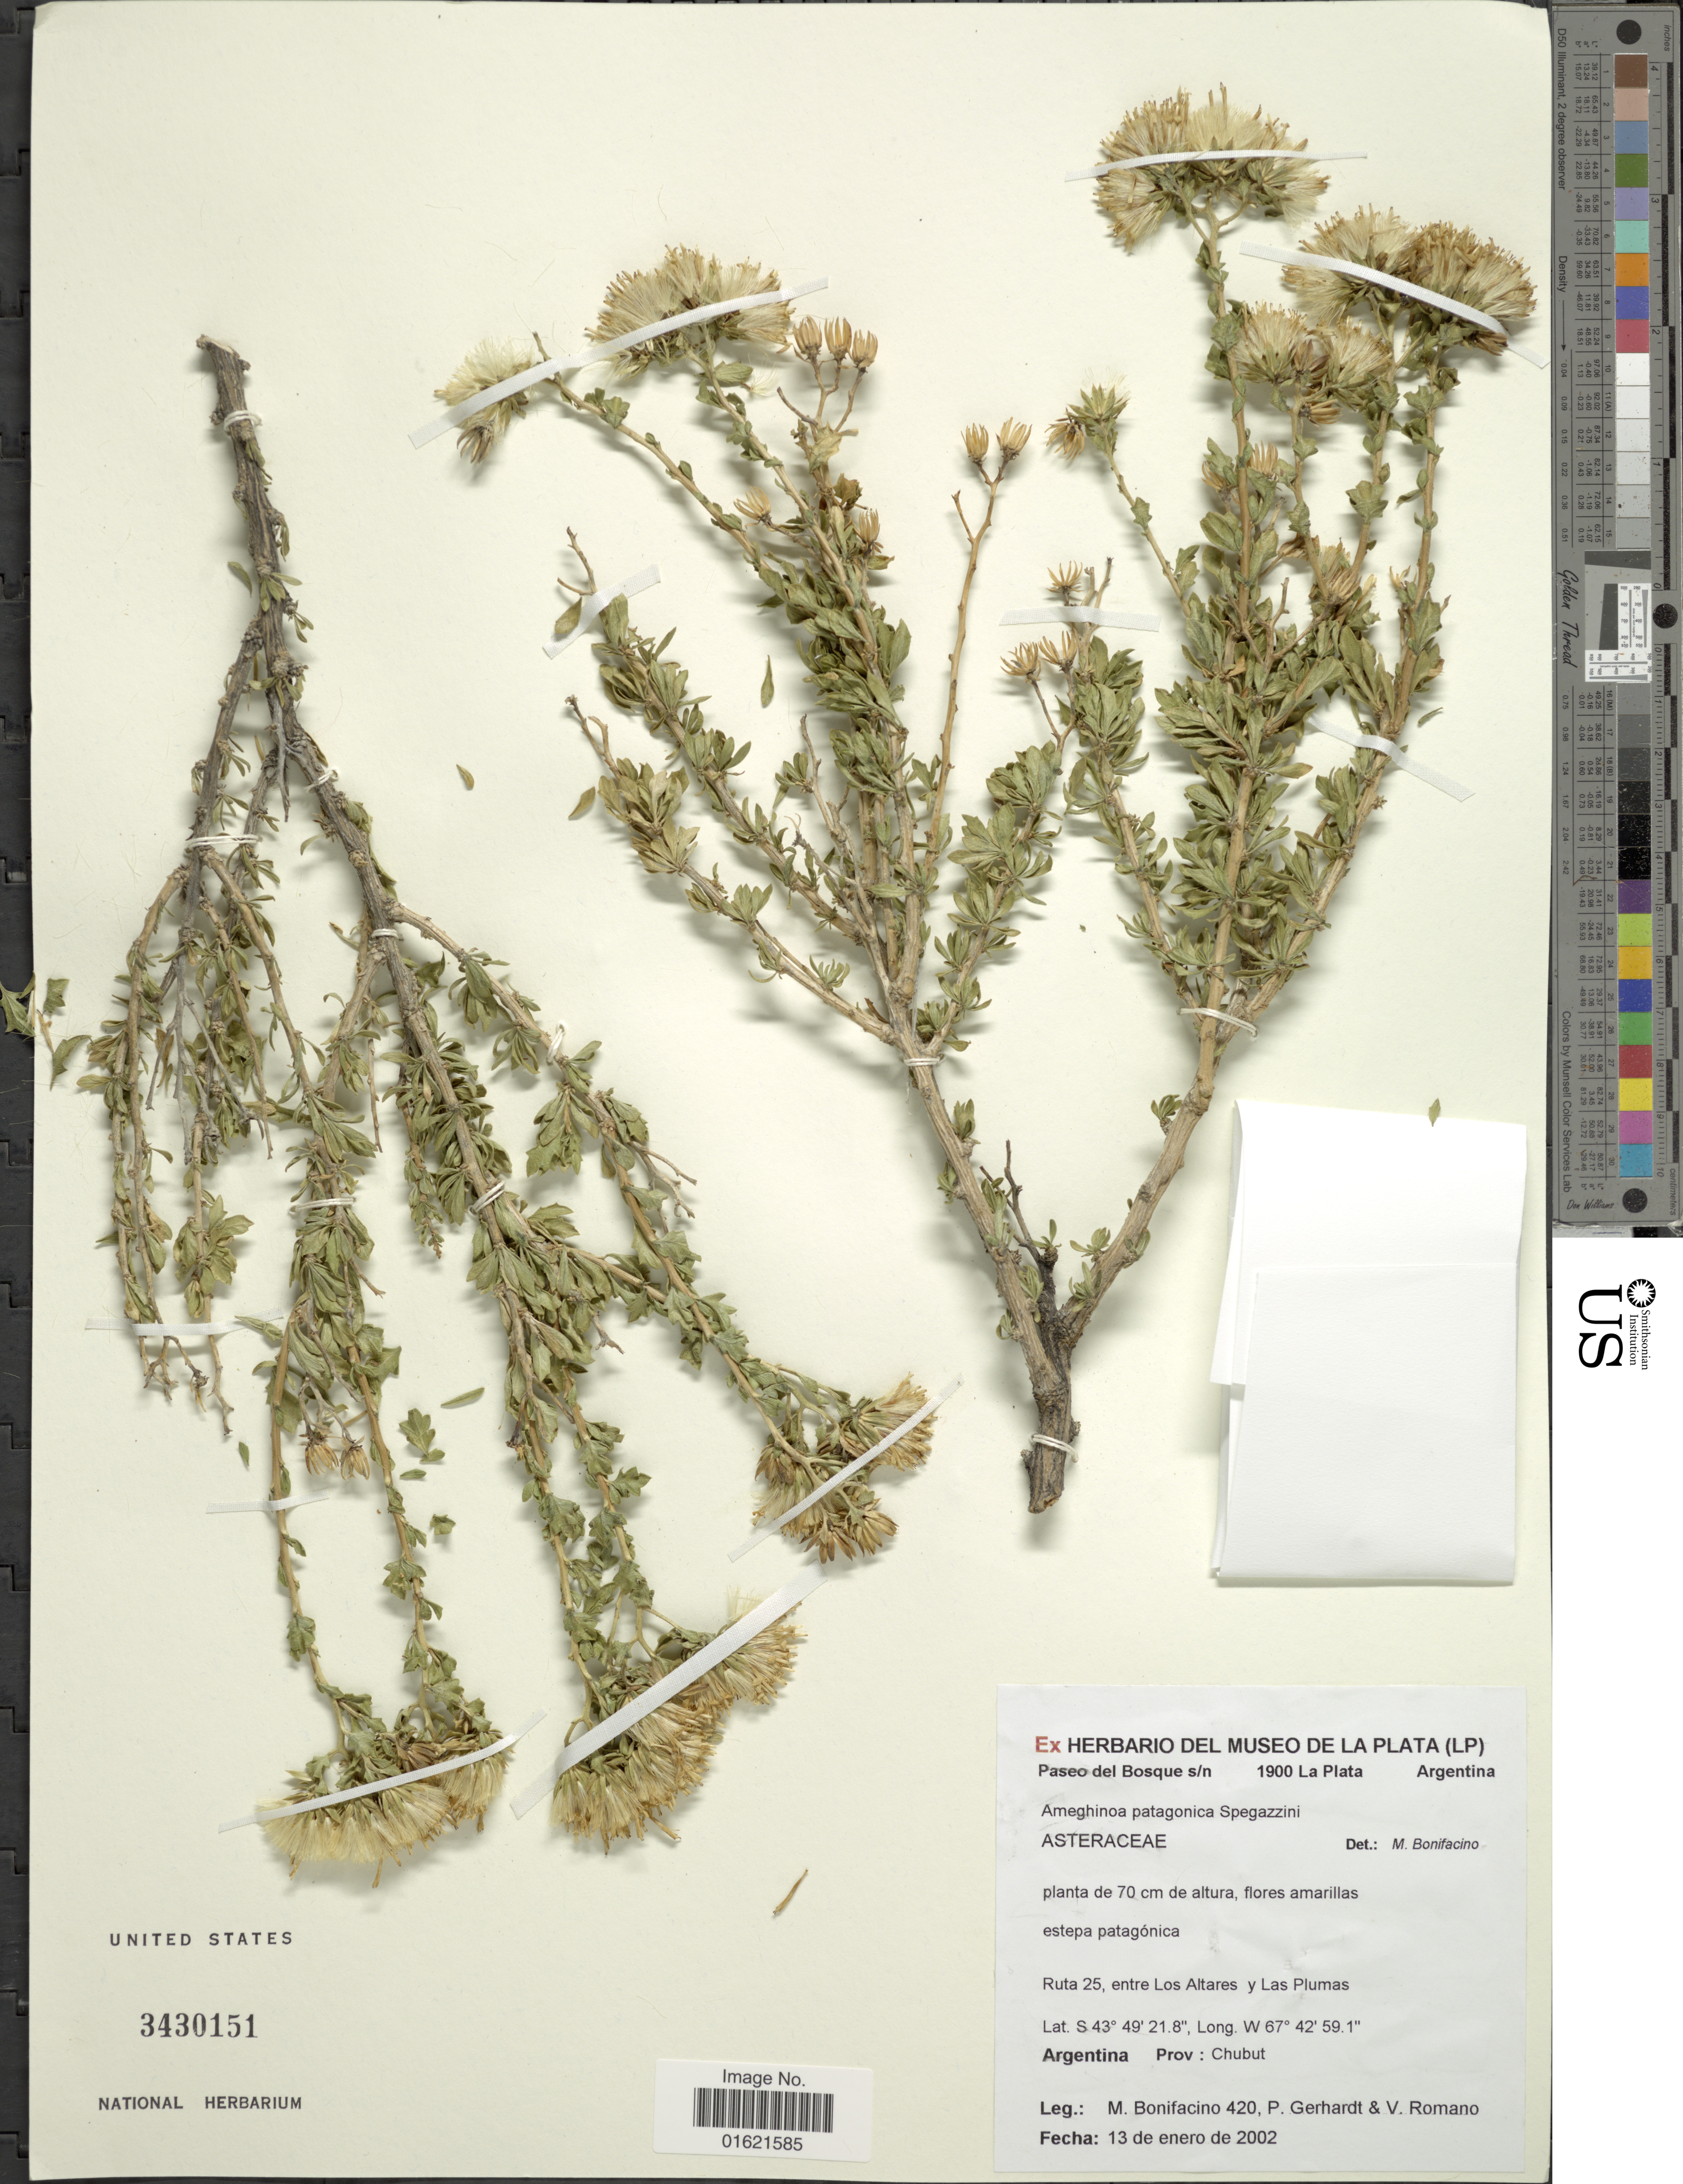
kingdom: Plantae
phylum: Tracheophyta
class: Magnoliopsida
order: Asterales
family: Asteraceae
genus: Ameghinoa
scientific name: Ameghinoa patagonica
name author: Speg.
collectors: M. Bonifacino, P. Gerhardt & V. Romano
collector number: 0420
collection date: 2002-01-13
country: Argentina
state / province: Chubut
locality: Ruta 25, entre Los Altares y Las Plumas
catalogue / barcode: US 3430151